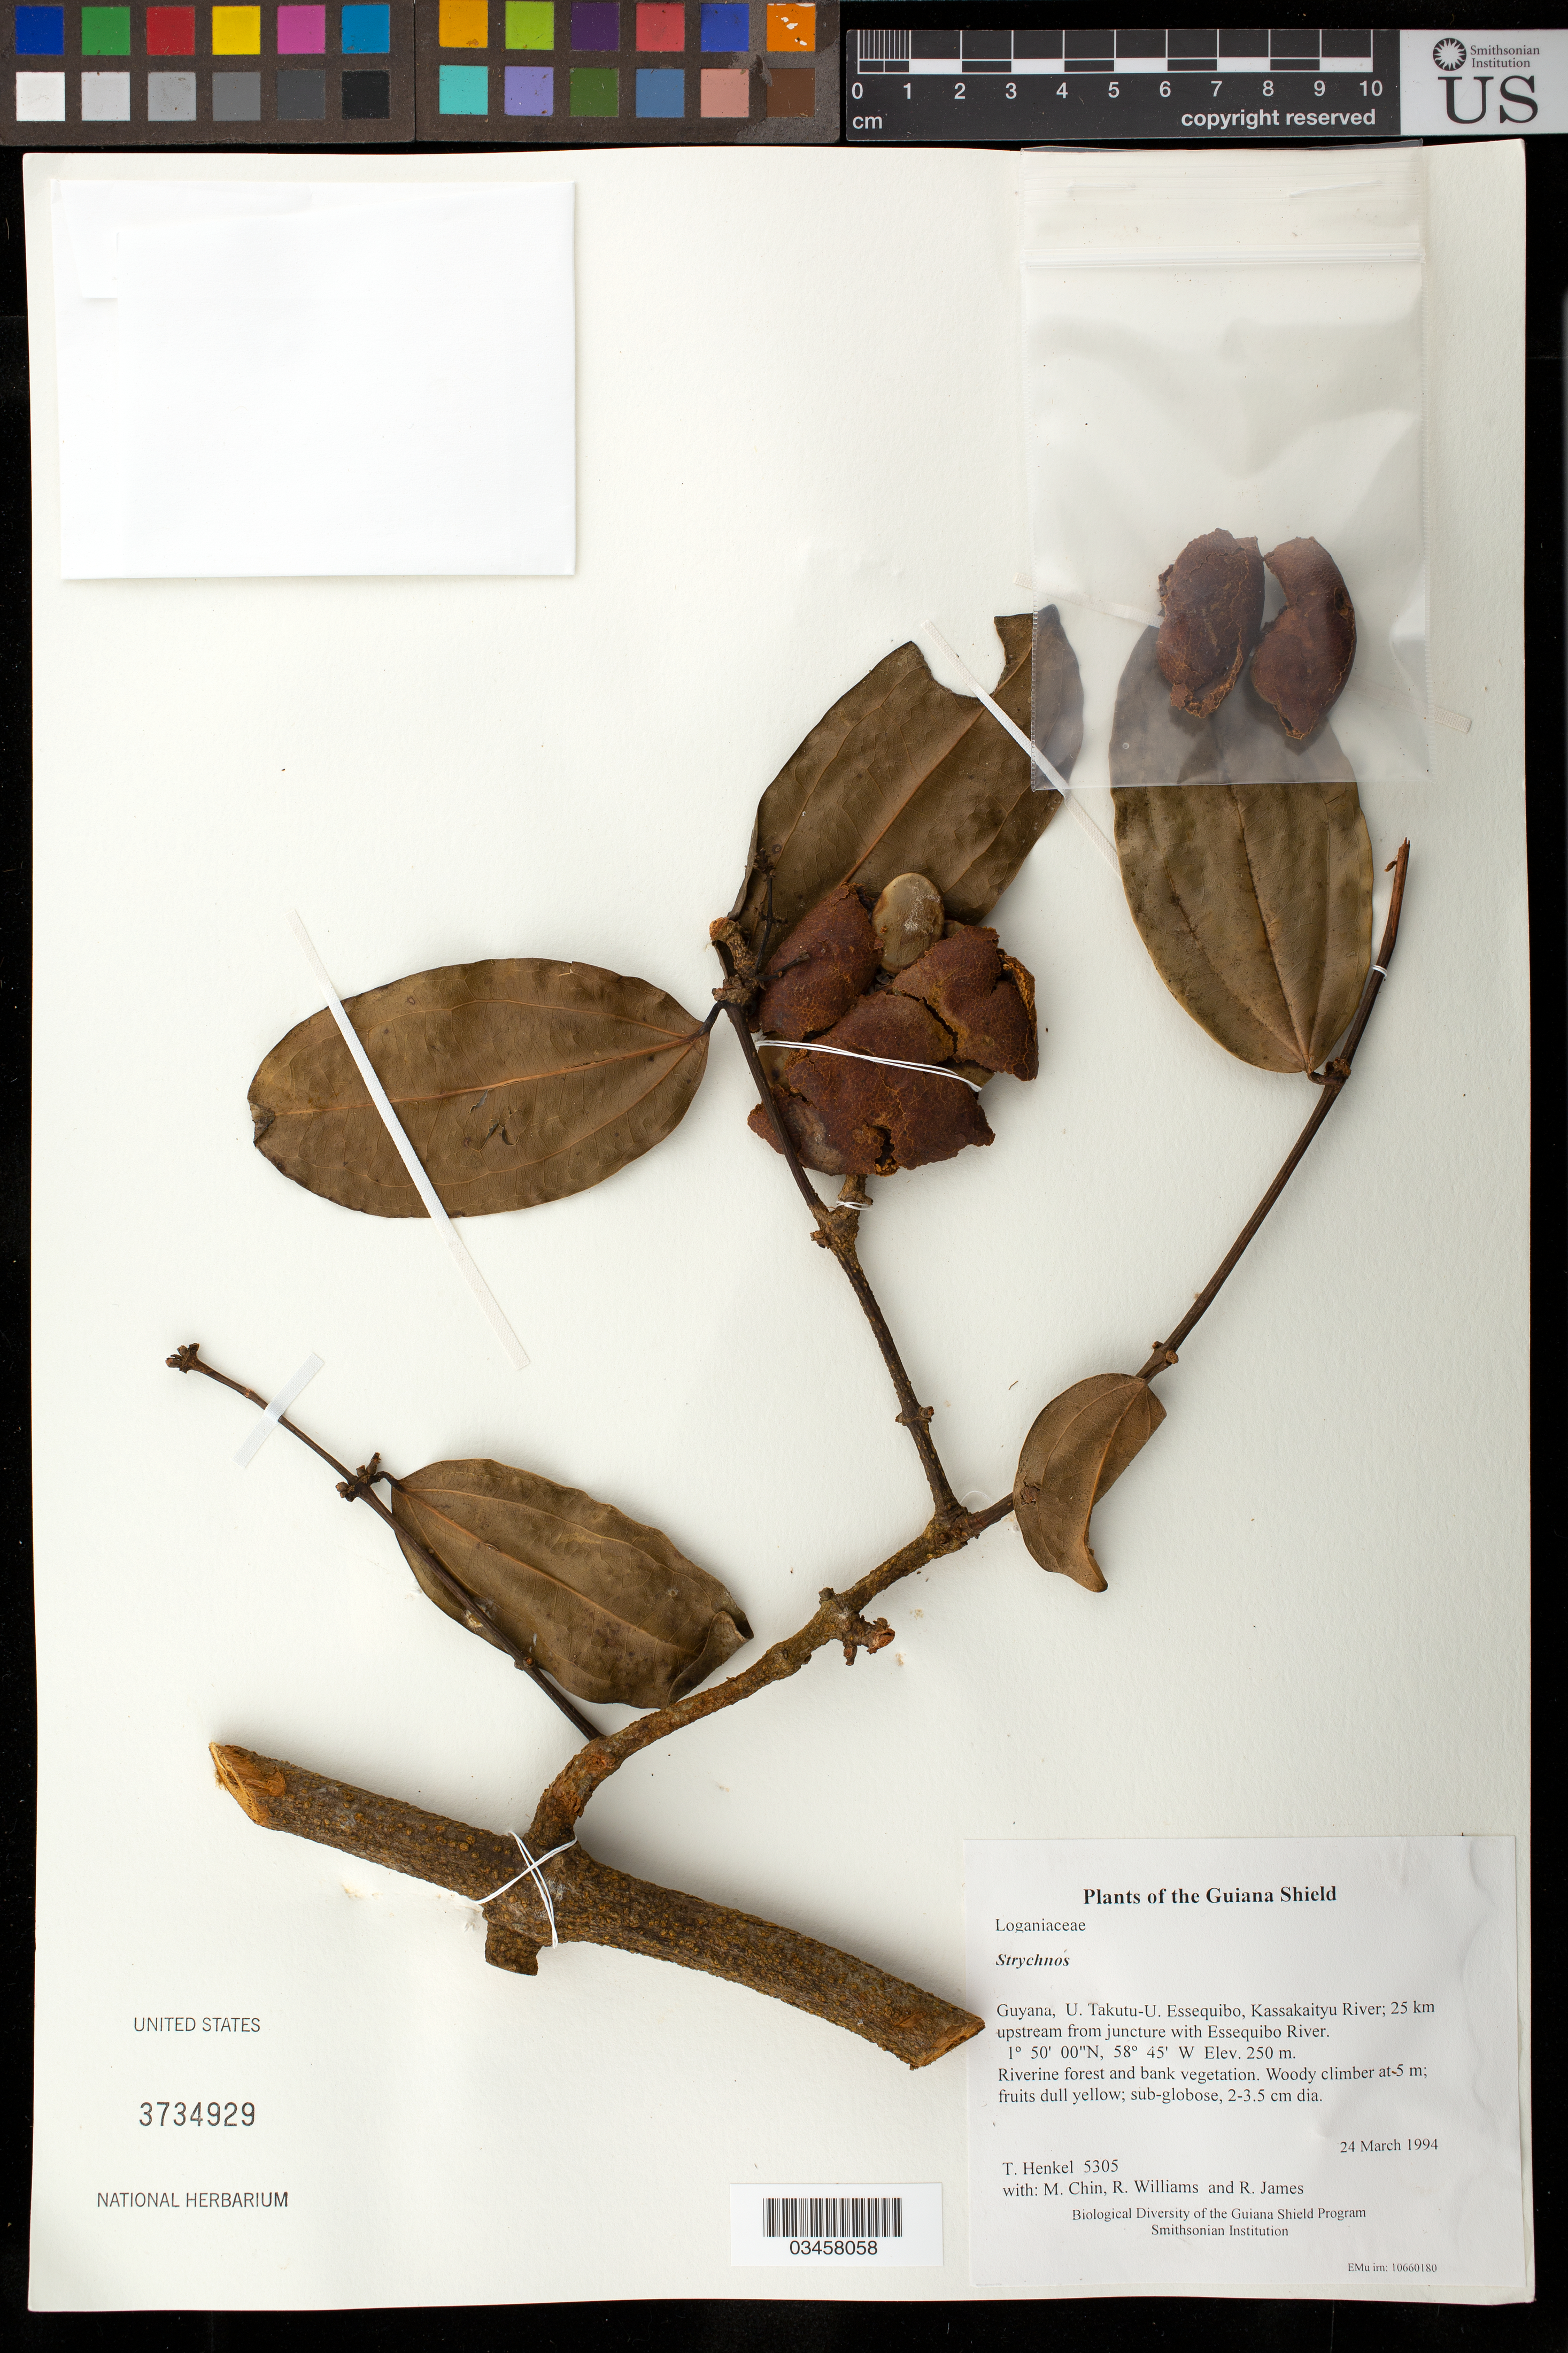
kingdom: Plantae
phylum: Tracheophyta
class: Magnoliopsida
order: Gentianales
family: Loganiaceae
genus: Strychnos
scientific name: Strychnos sp.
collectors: T. Henkel, M. Chin, R. Williams & R. James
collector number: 5305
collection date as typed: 24 March 1994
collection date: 1994-03-24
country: Guyana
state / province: U. Takutu-U. Essequibo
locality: Kassakaityu River; 25 km upstream from juncture with Essequibo River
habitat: Riverine forest and bank vegetation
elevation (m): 250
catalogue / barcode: US 3734929